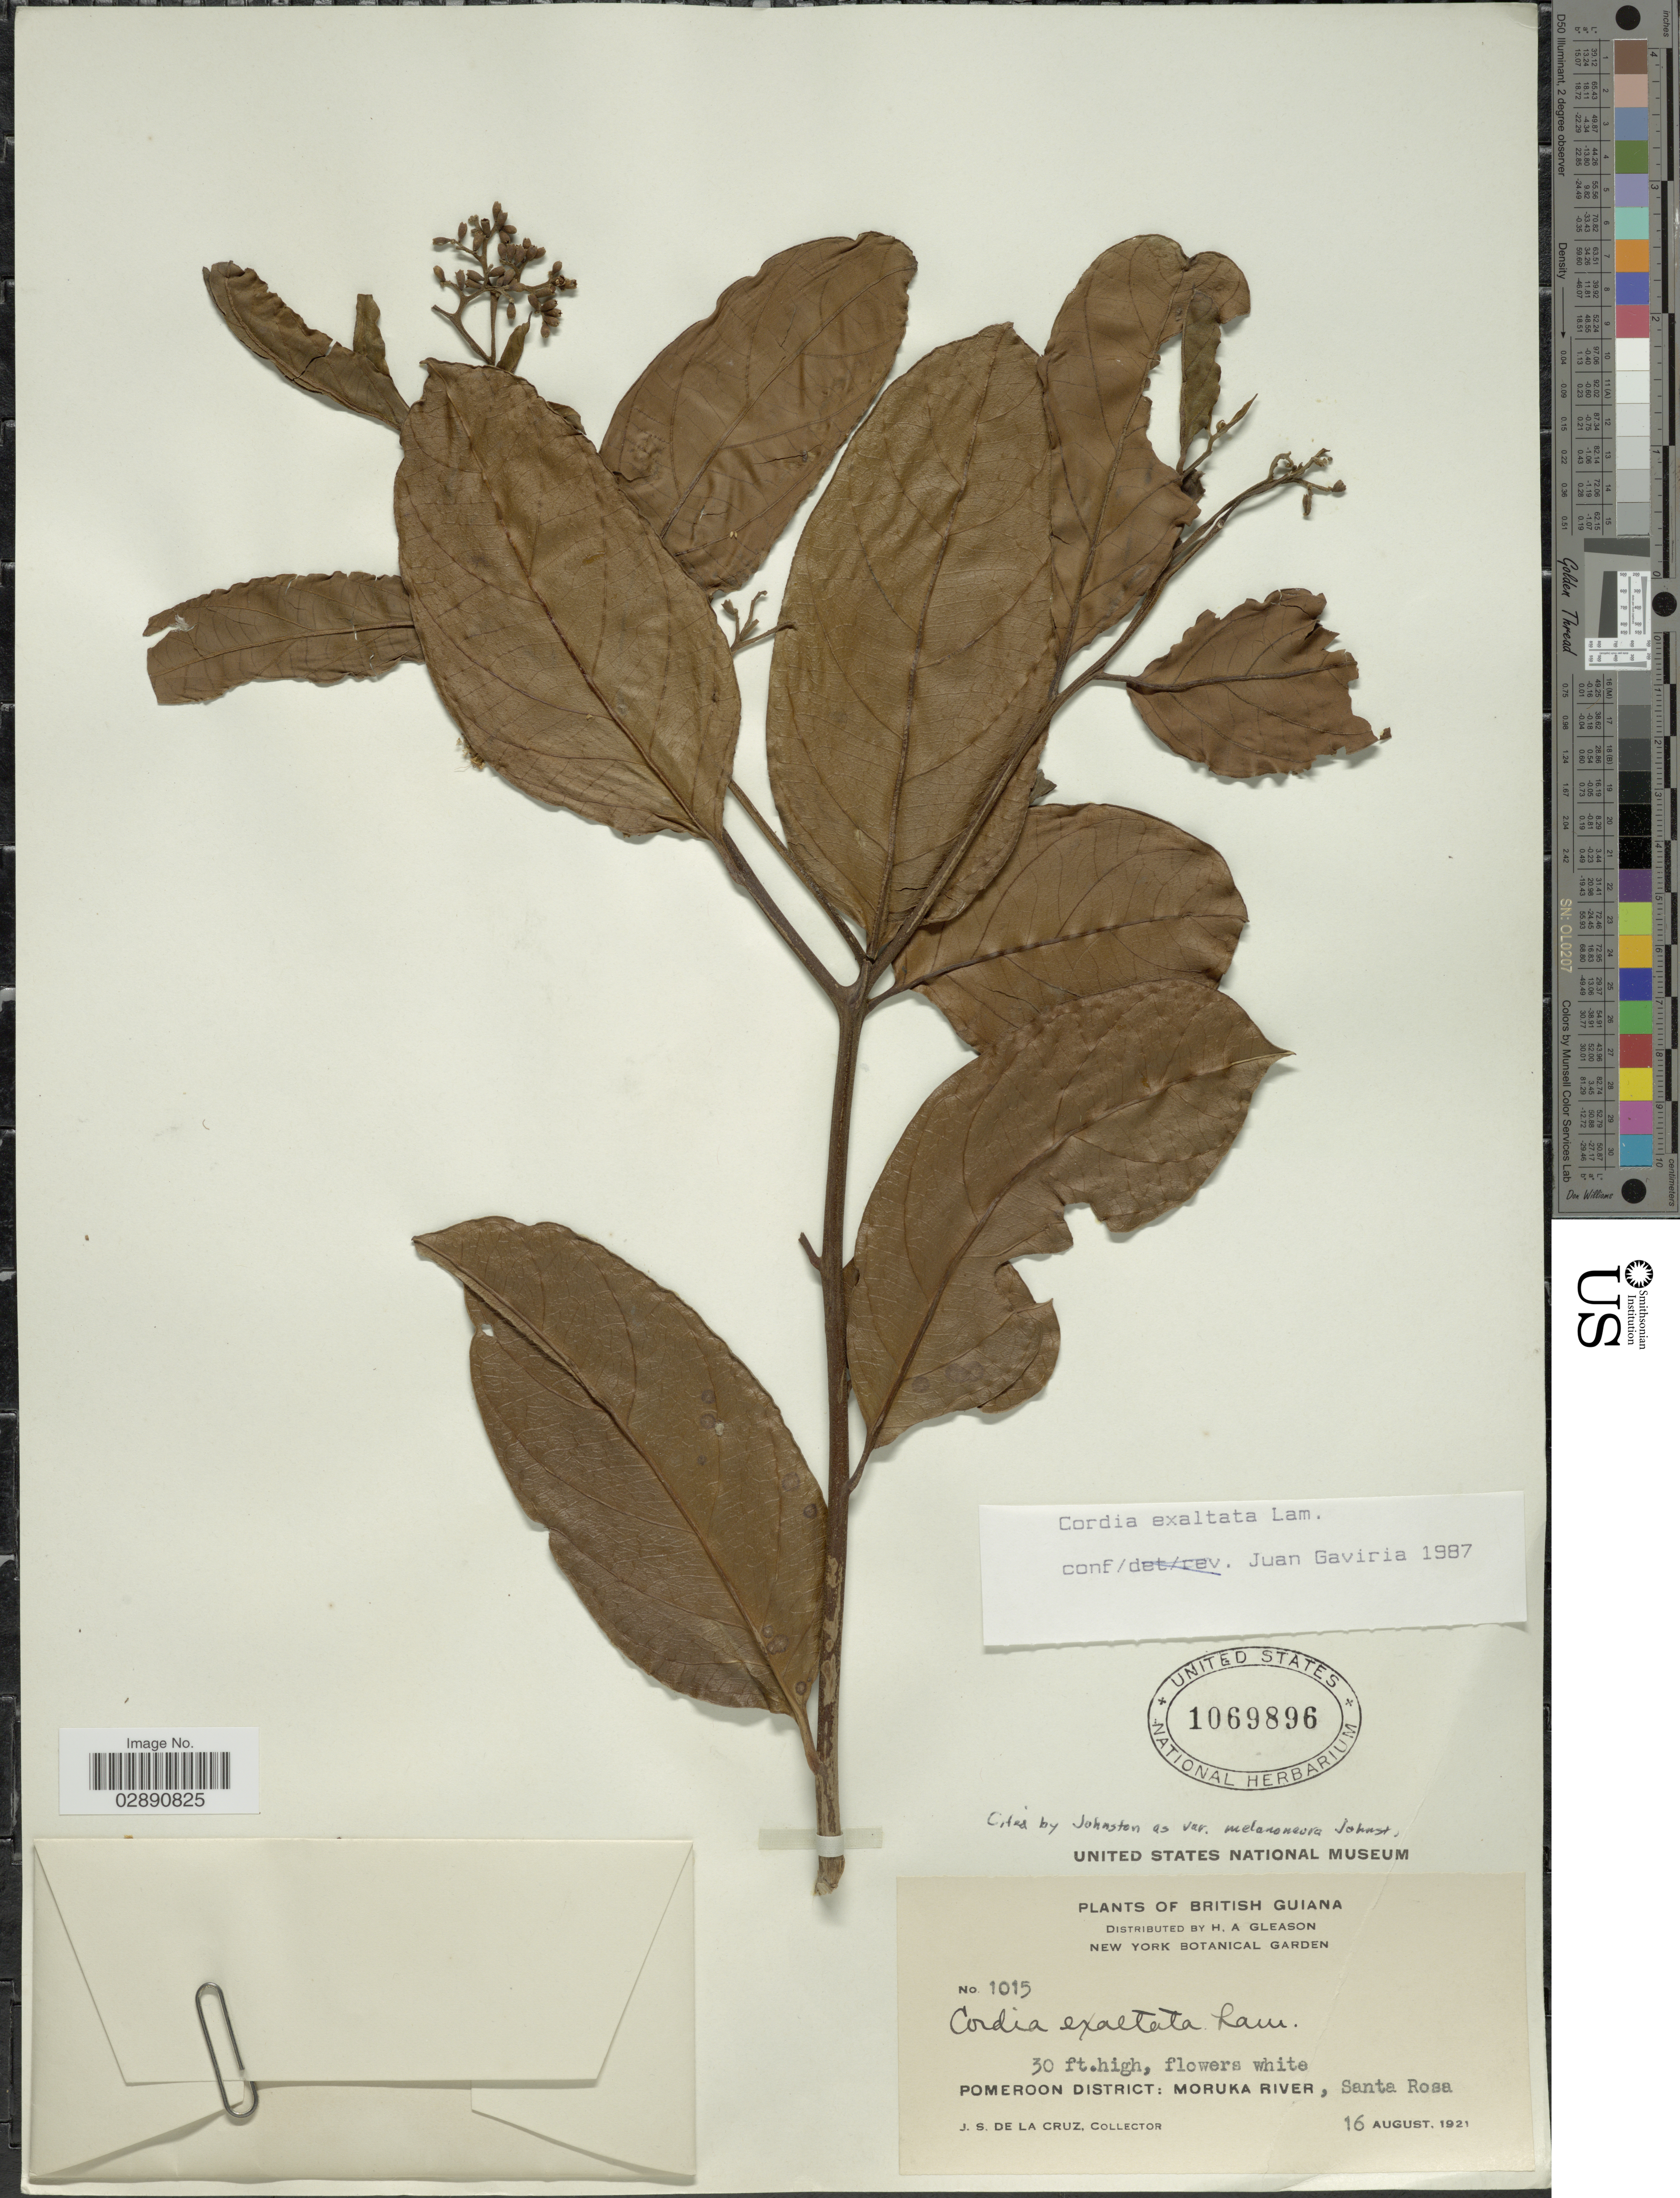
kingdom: Plantae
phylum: Tracheophyta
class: Magnoliopsida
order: Boraginales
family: Cordiaceae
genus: Cordia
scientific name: Cordia exaltata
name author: Lam.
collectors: J. S. de la Cruz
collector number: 1015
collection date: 1921-08-16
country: Guyana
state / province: Pomeroon-Supenaam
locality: British Guiana. Pomeroon District: Moruka River, Santa Rosa.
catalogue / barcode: US 1069896